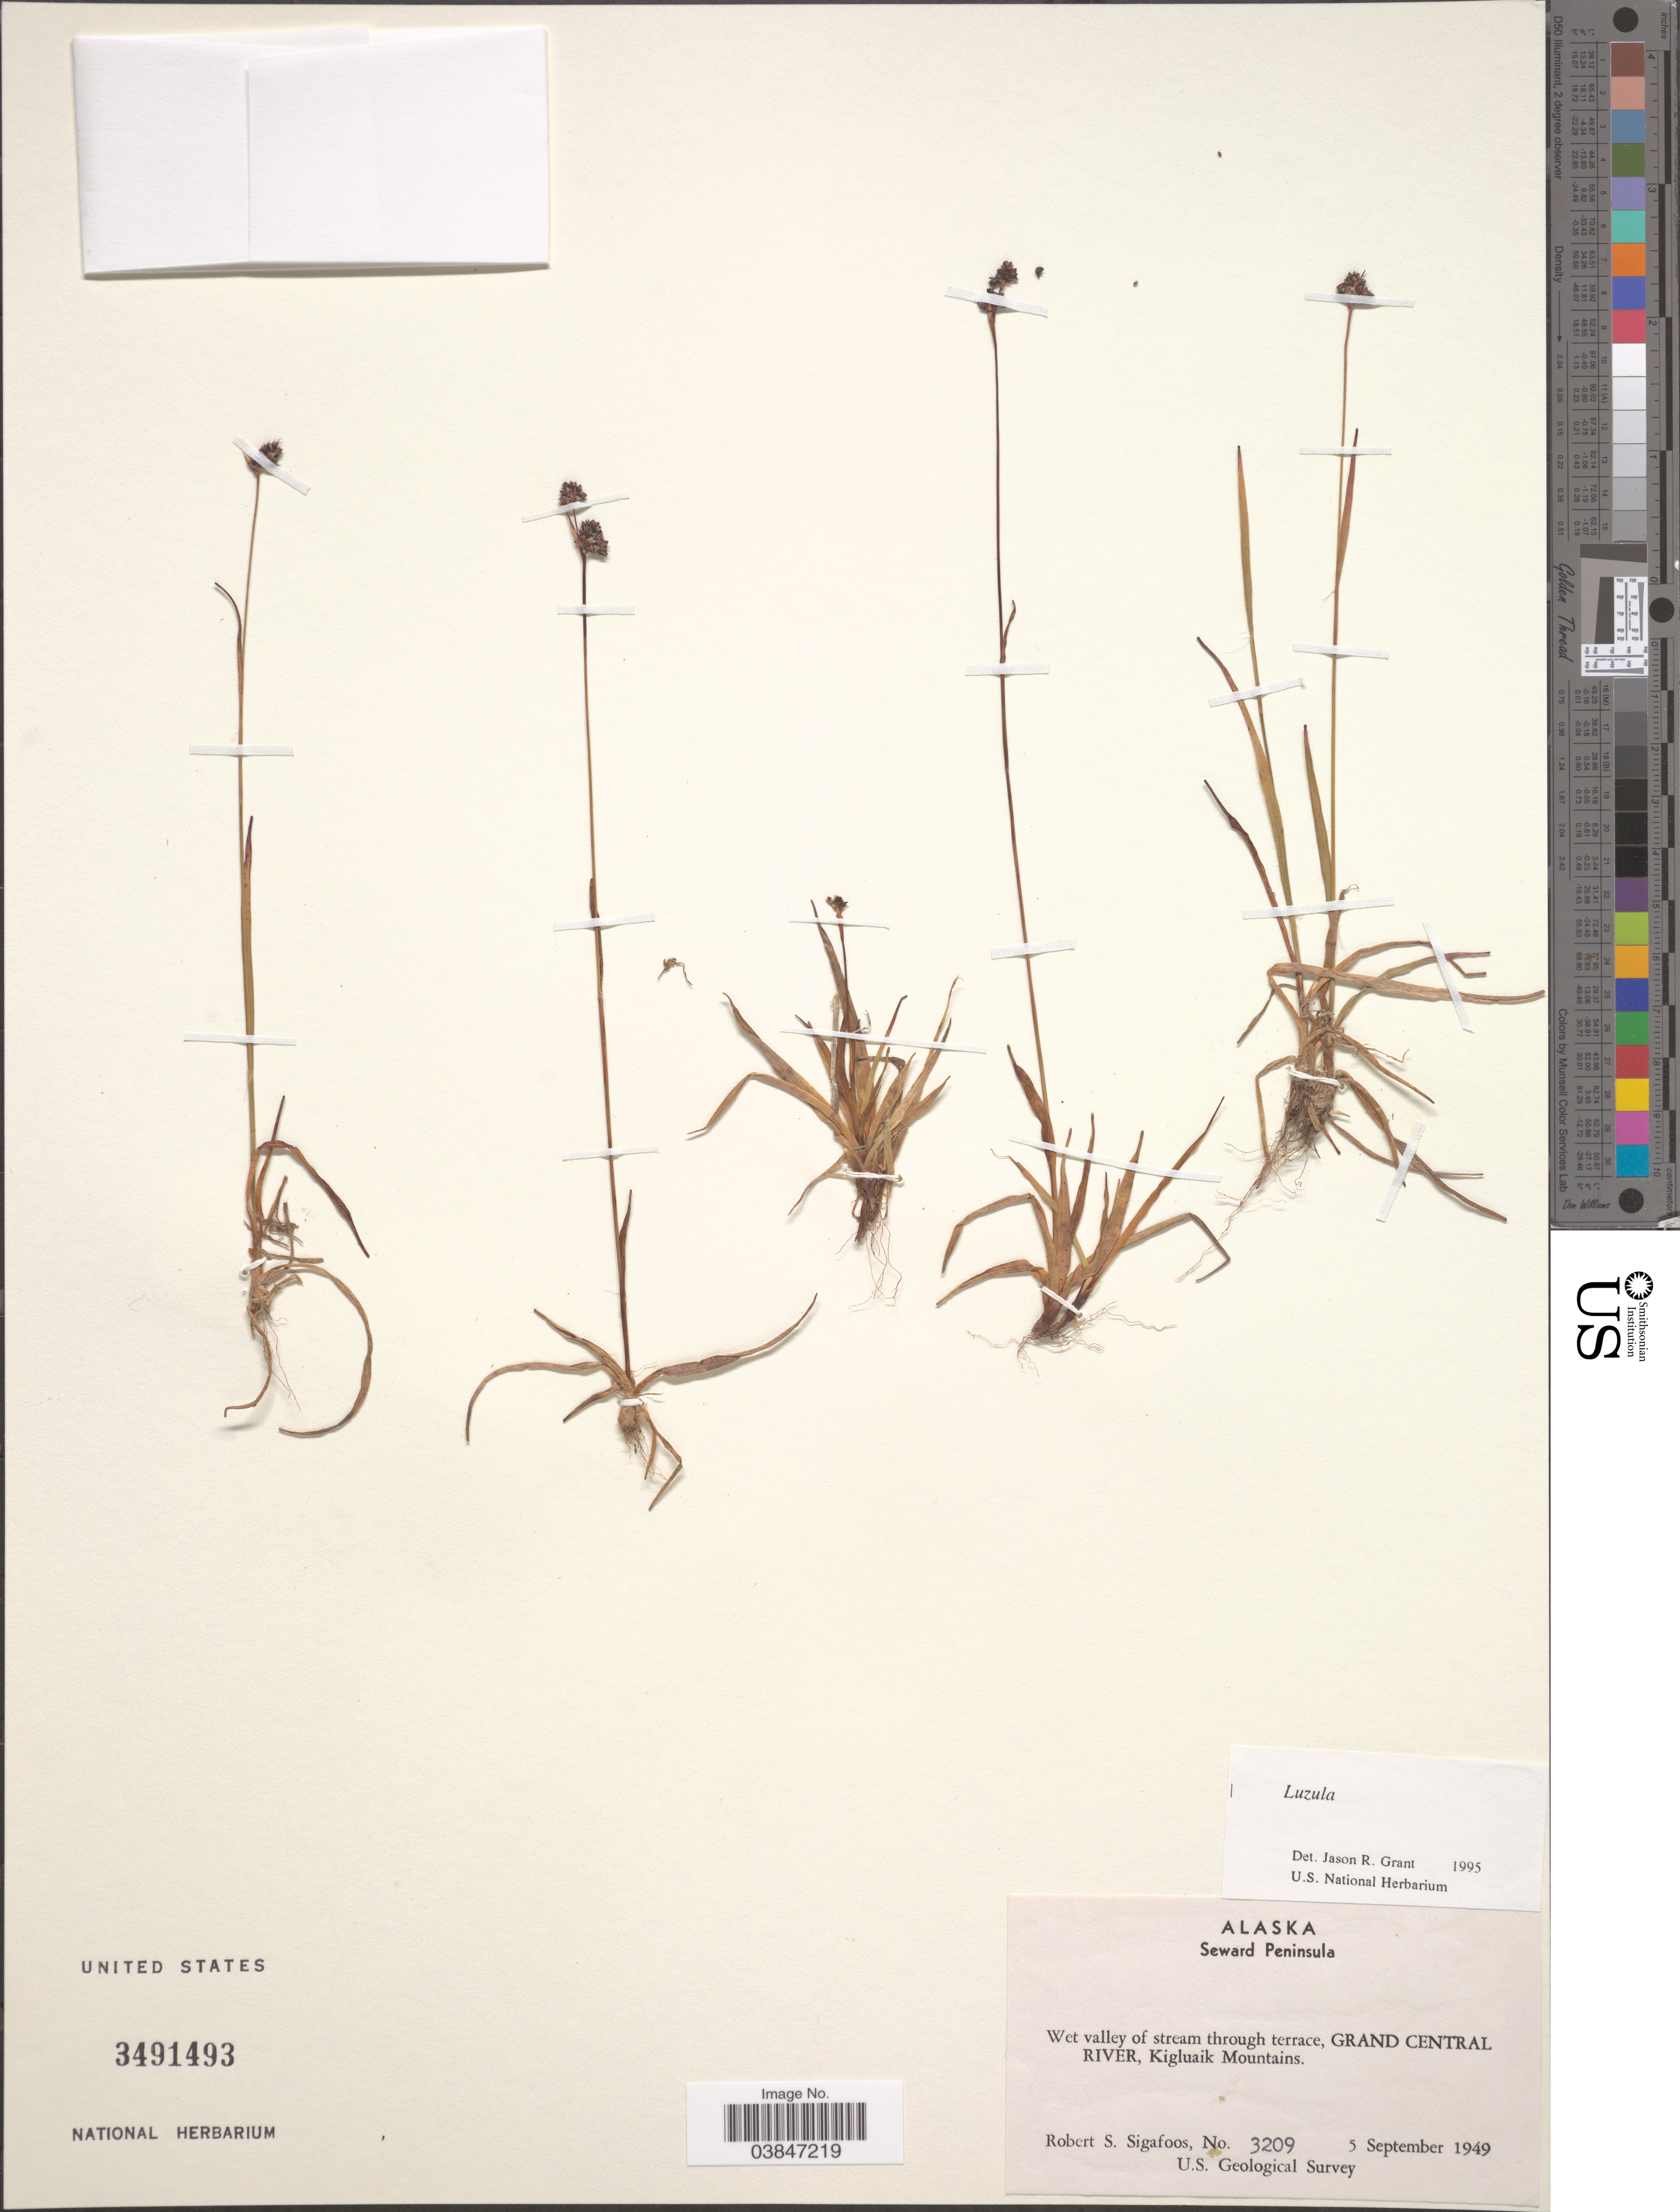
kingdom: Plantae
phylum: Tracheophyta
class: Liliopsida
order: Poales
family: Juncaceae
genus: Luzula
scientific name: Luzula sp.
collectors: R. Sigafoos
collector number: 3209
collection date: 1949-09-05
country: United States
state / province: Alaska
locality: Seward Peninsula. Grand Central River, Kigluaik Mountains.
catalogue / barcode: US 3491493